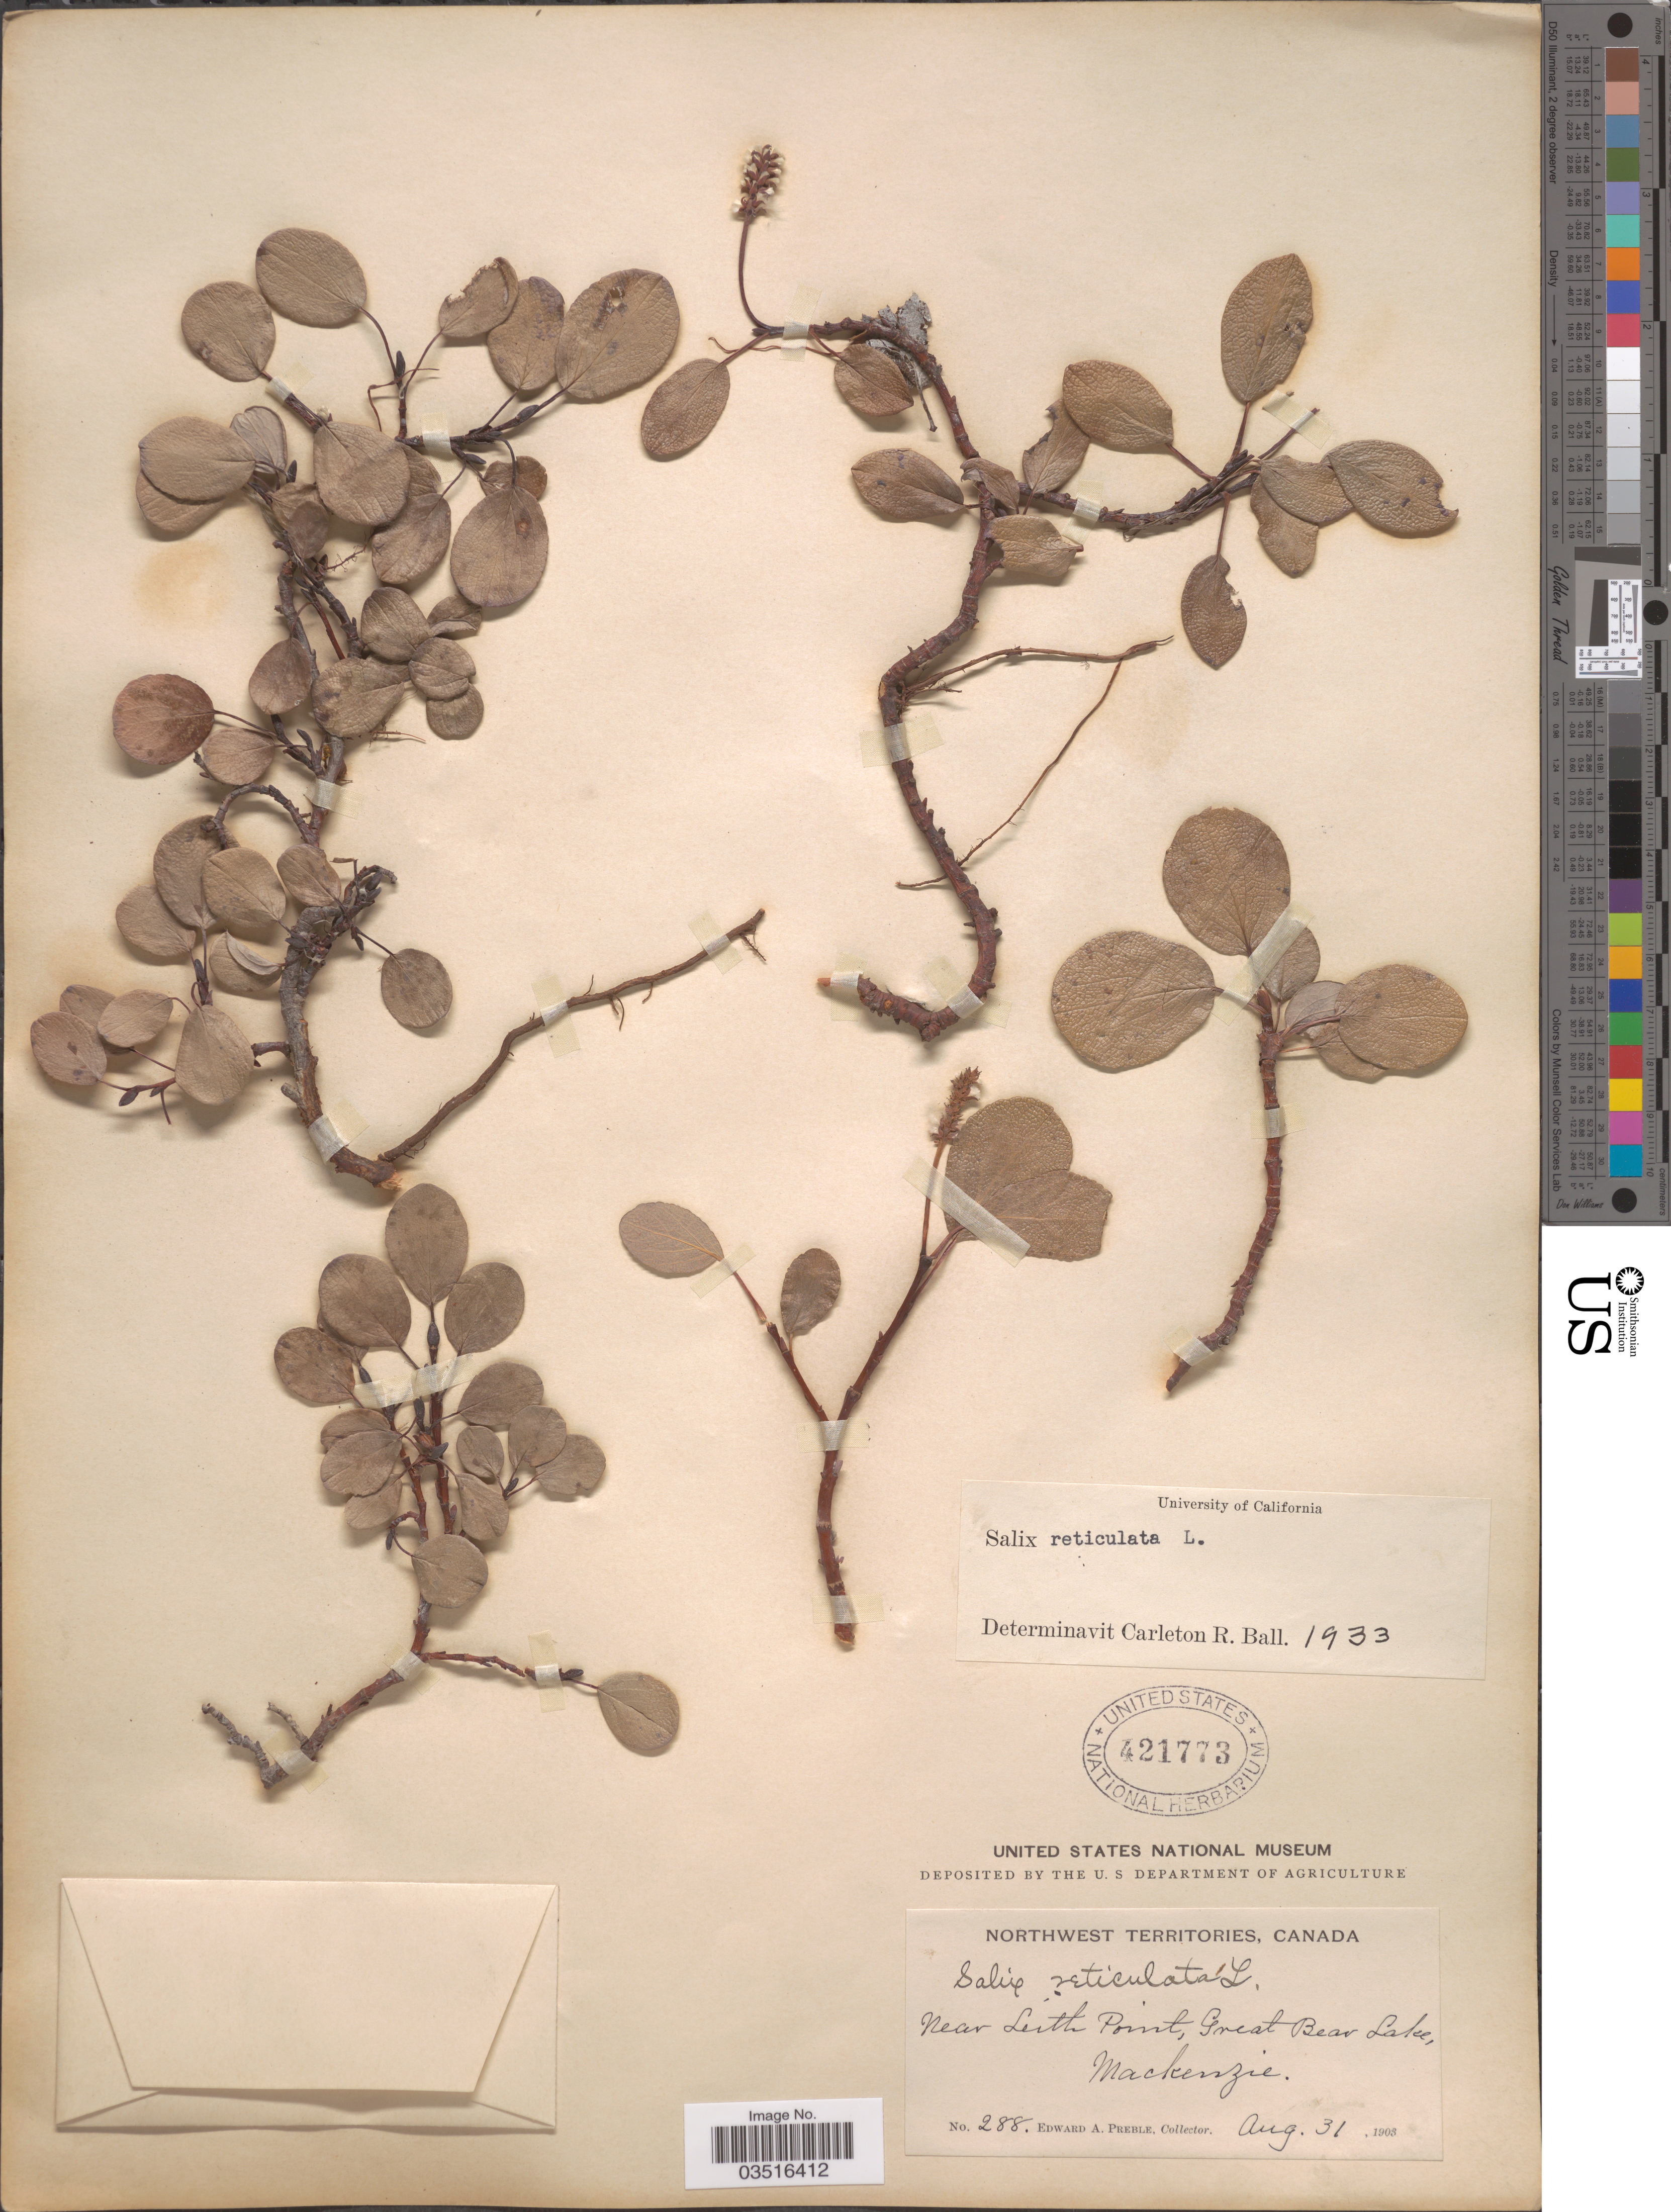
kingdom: Plantae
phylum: Tracheophyta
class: Magnoliopsida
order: Malpighiales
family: Salicaceae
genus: Salix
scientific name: Salix reticulata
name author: L.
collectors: E. Preble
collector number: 288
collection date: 1903-08-31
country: Canada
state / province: Northwest Territories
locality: Near Leith Point, Great Bear Lake, Mackenzie.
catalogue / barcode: US 421773